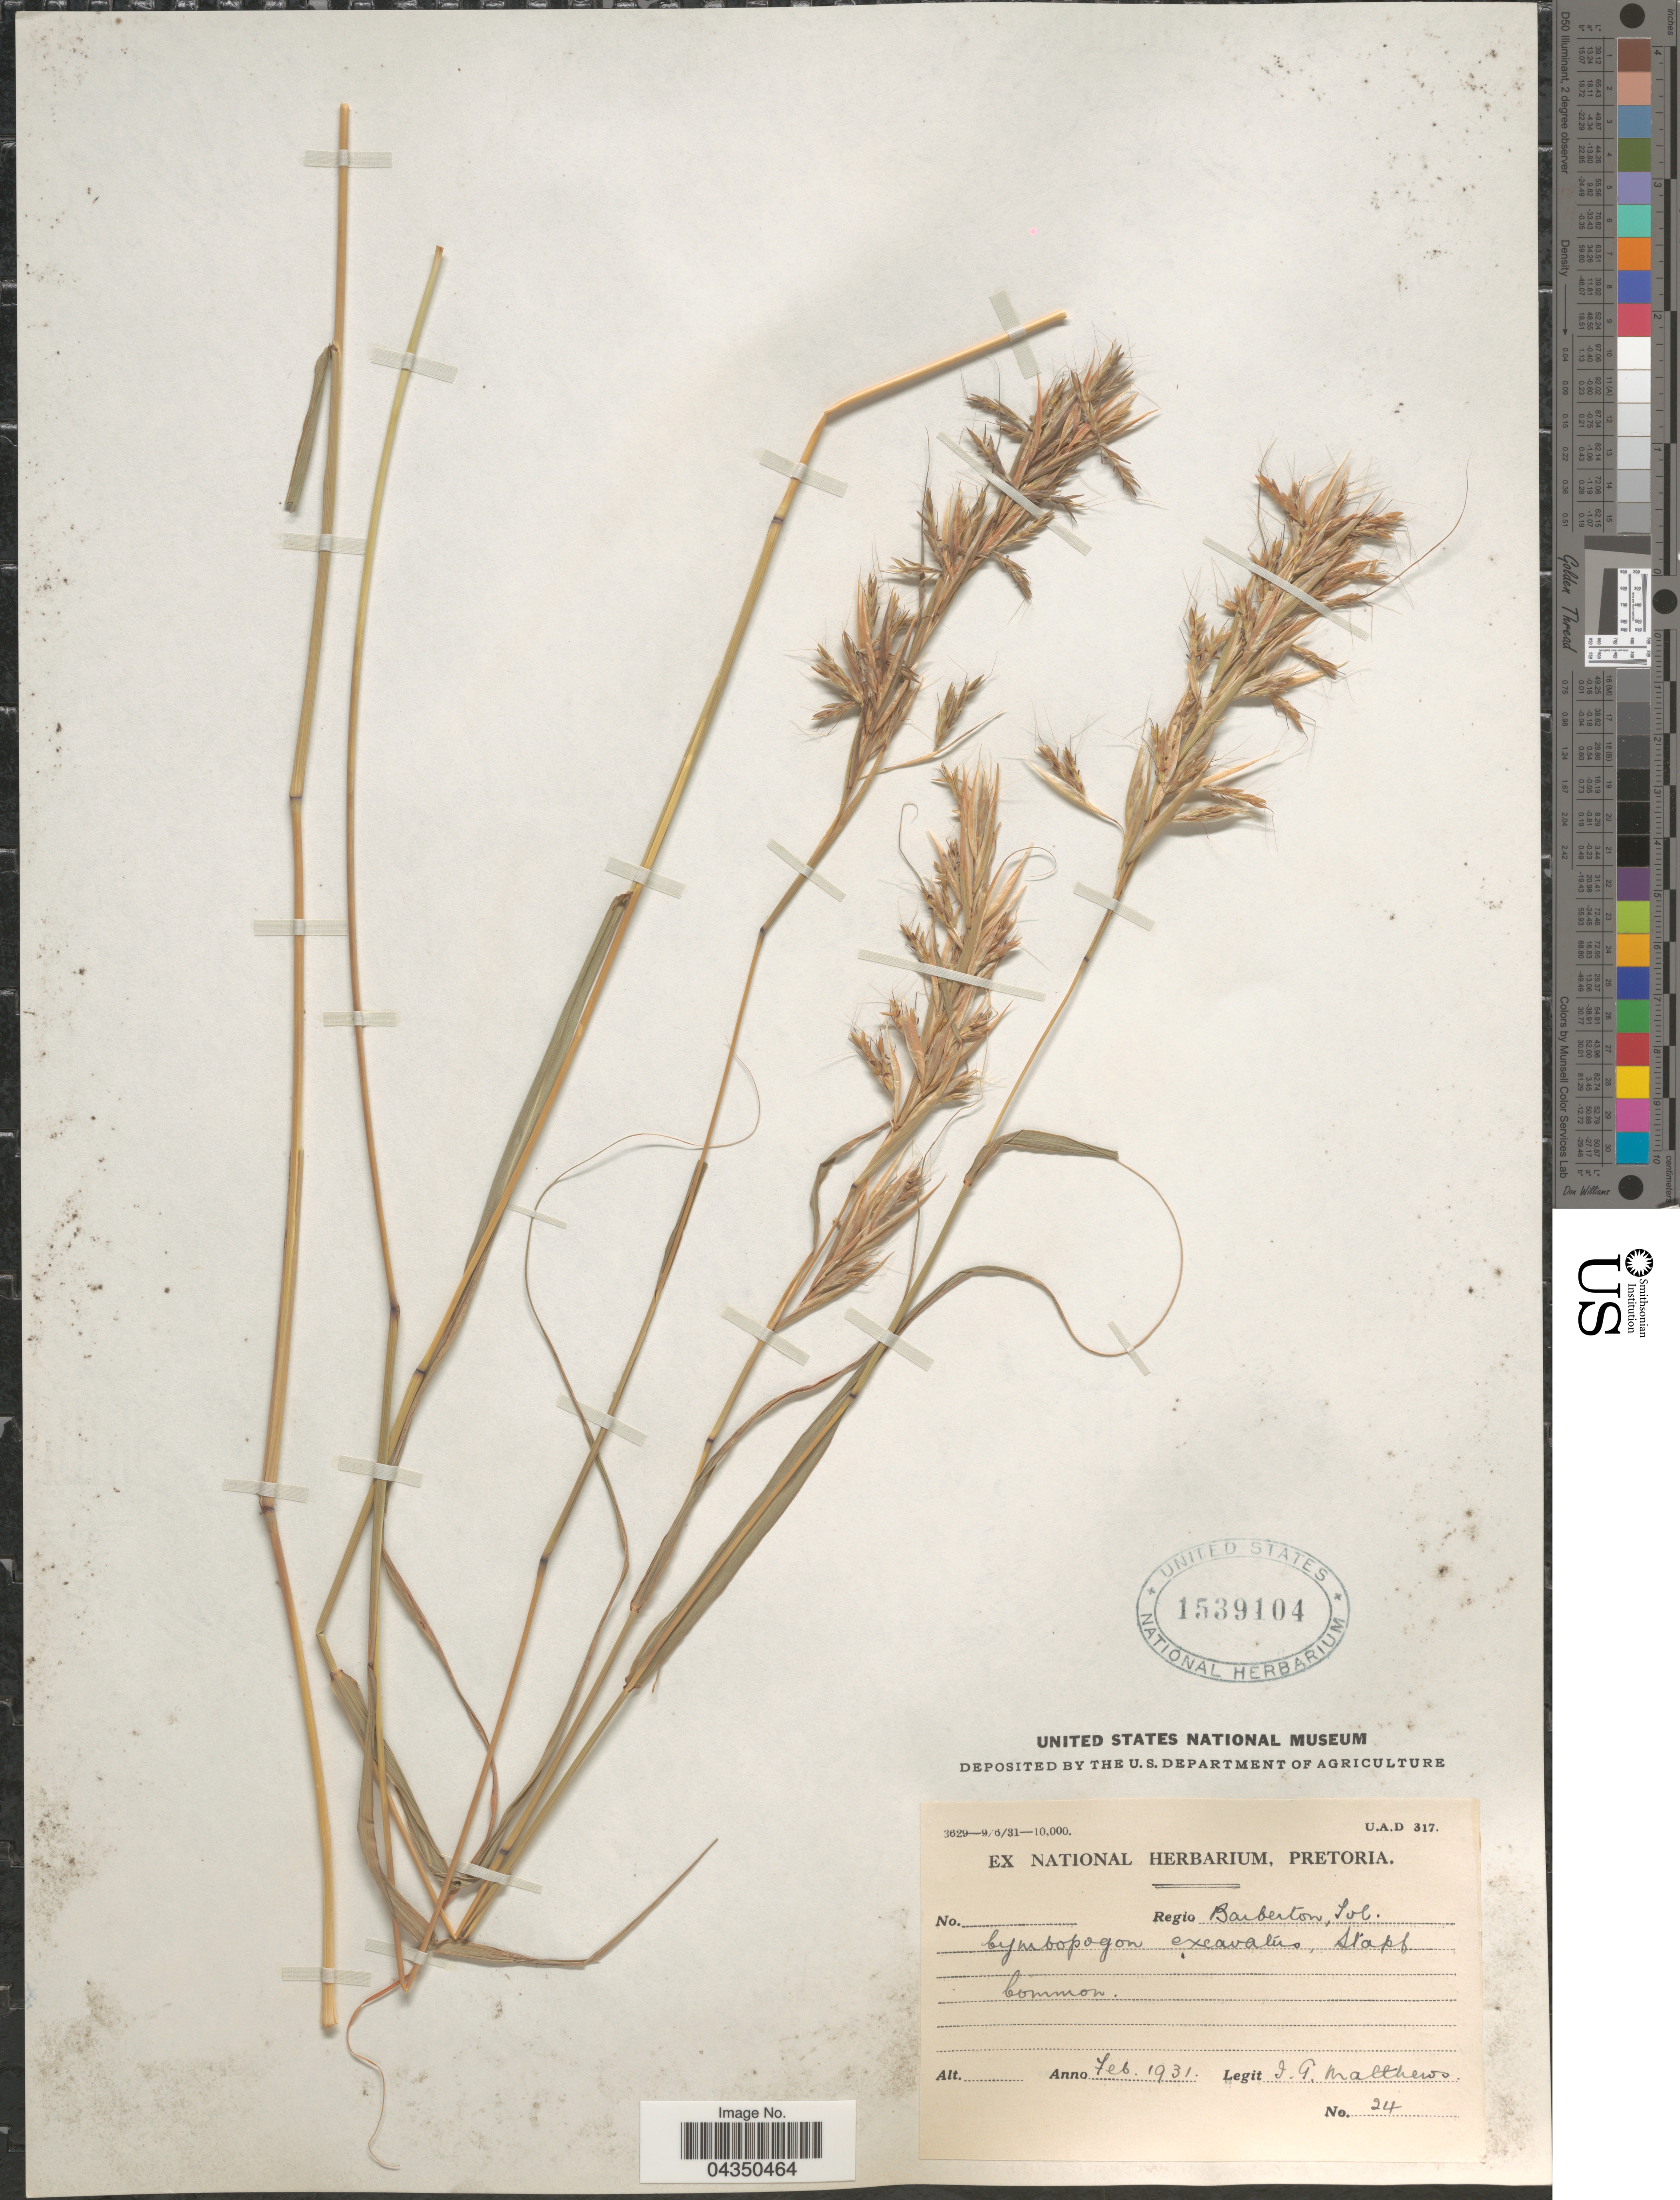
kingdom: Plantae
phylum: Tracheophyta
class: Liliopsida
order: Poales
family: Poaceae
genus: Cymbopogon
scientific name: Cymbopogon caesius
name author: (Nees ex Hook. & Arn.) Stapf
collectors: I. Matthews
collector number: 24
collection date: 1931-02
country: South Africa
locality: Regio Barberton, Tvl.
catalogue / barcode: US 1539104